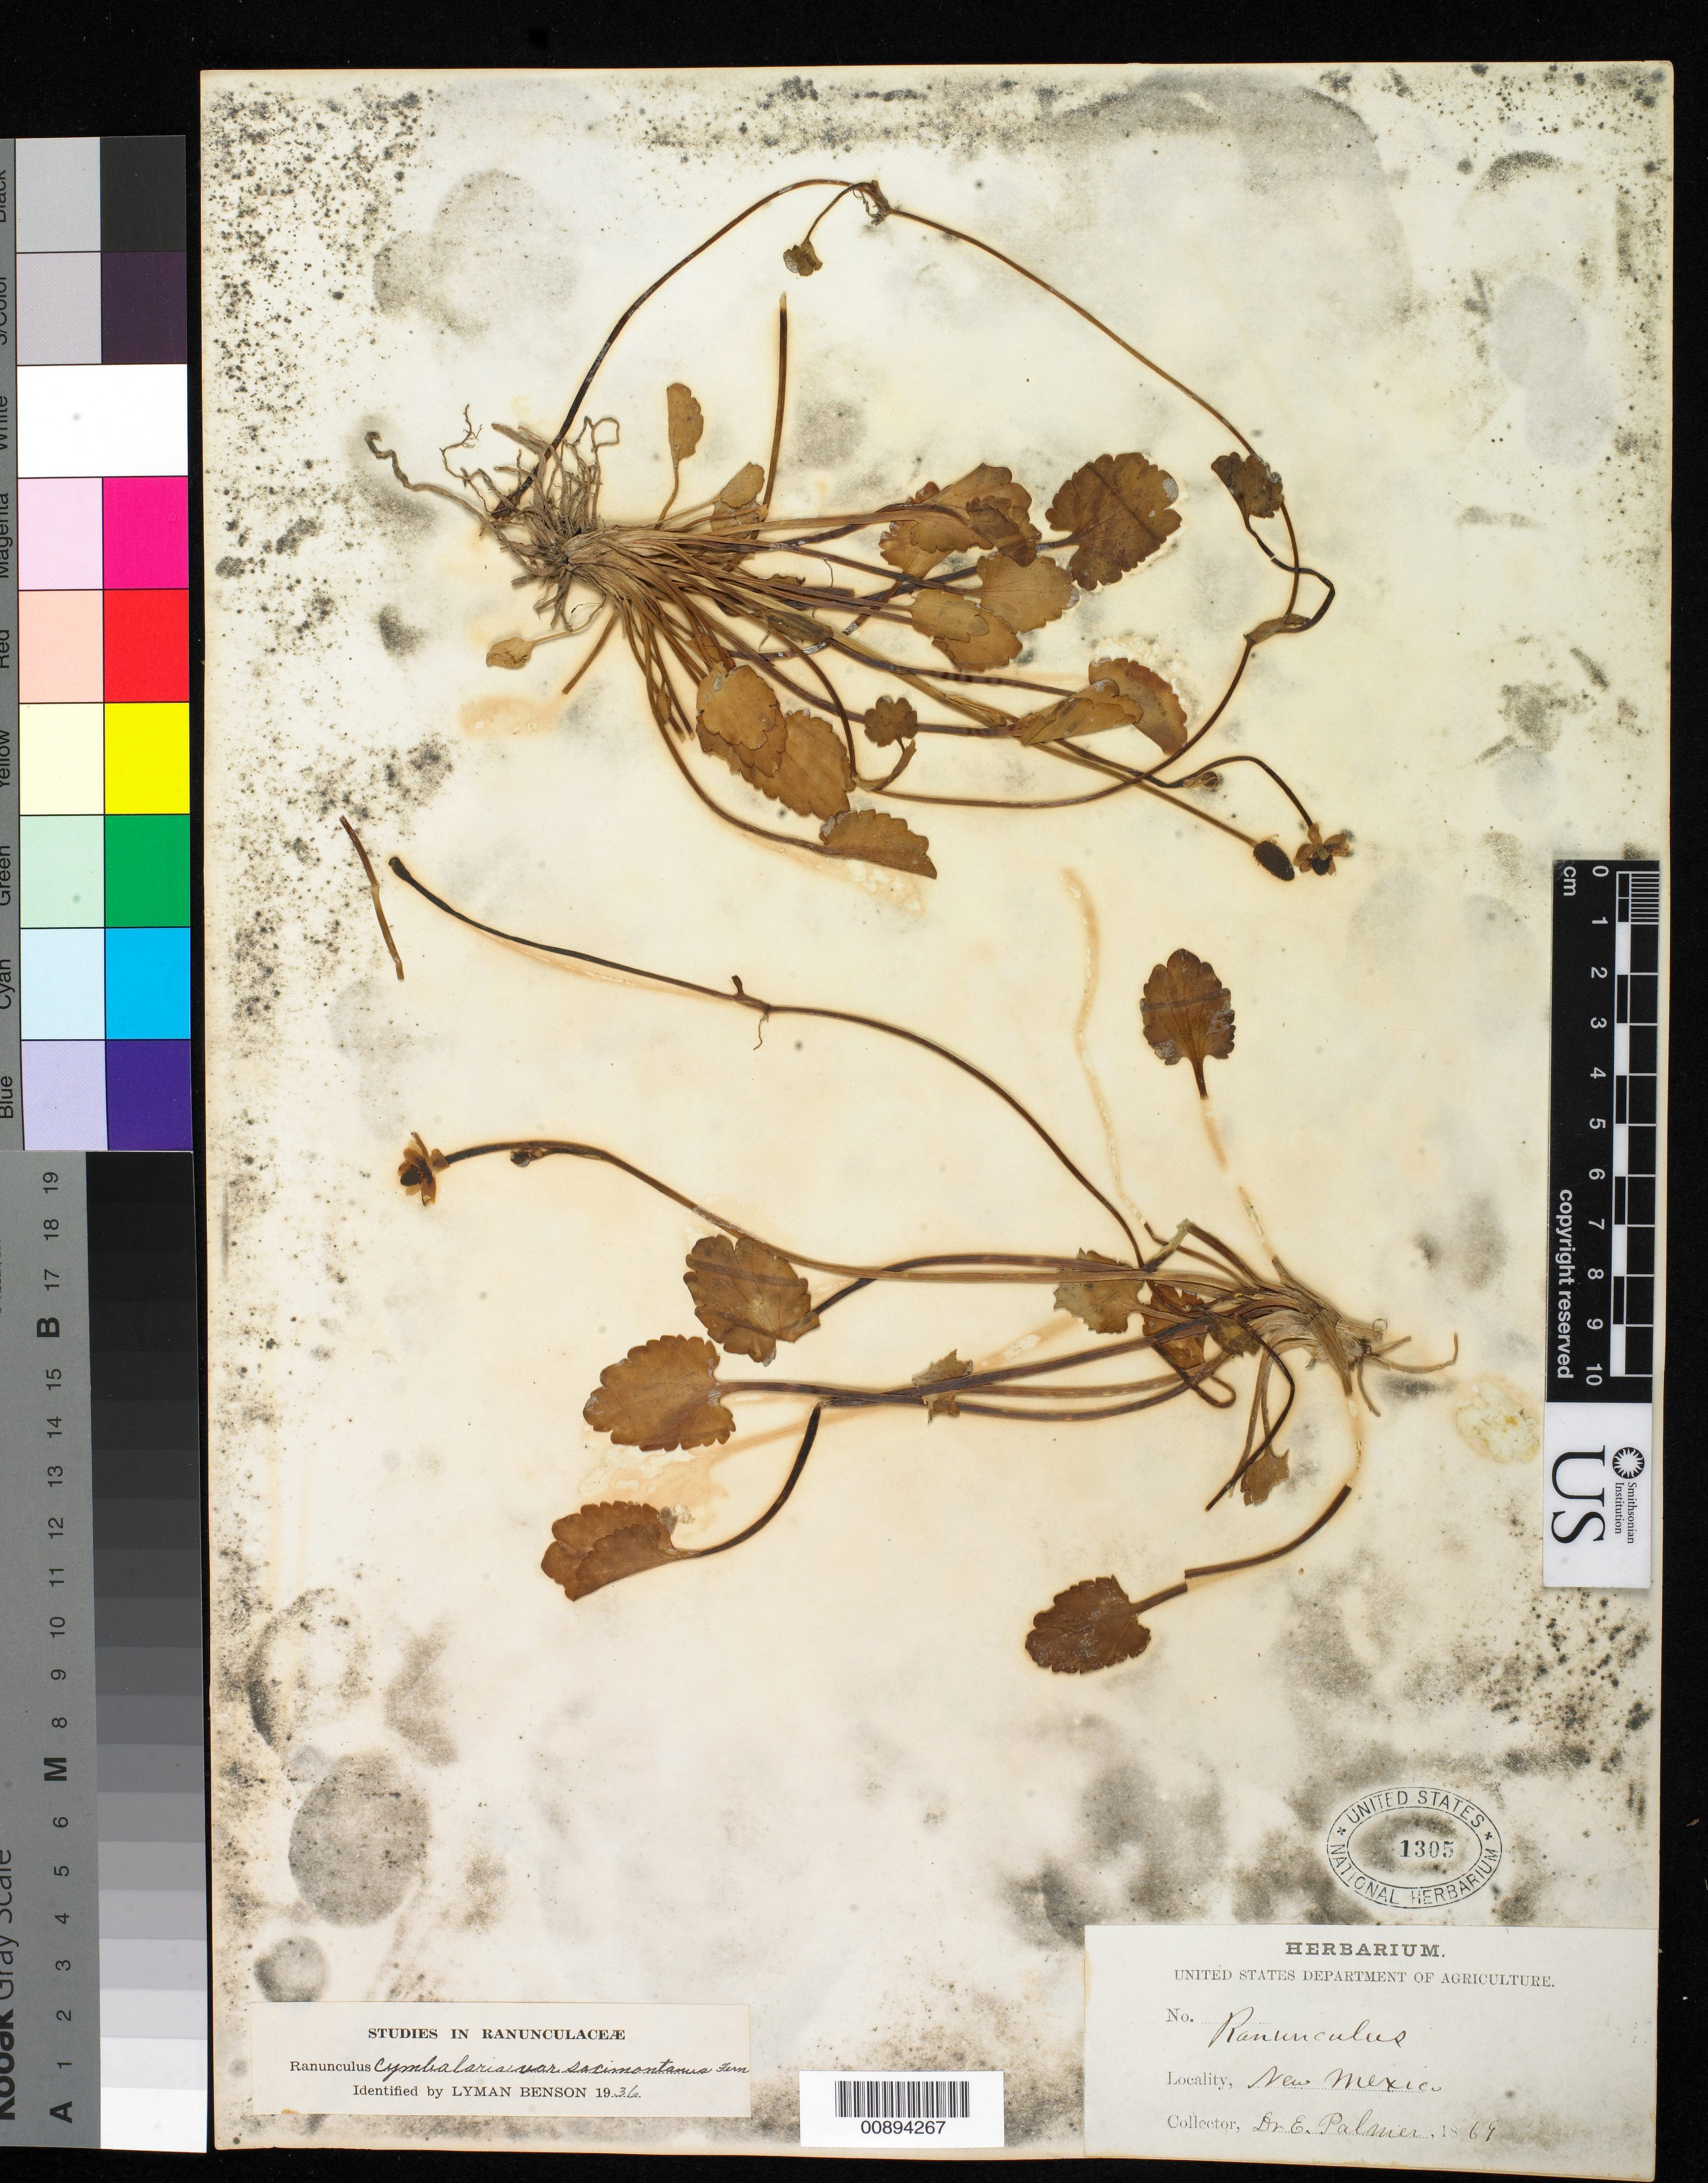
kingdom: Plantae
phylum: Tracheophyta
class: Magnoliopsida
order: Ranunculales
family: Ranunculaceae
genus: Halerpestes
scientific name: Halerpestes cymbalaria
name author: (Pursh) Greene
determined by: Strong, M. T., (US), Smithsonian Institution - National Museum of Natural History (UNITED STATES)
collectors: E. Palmer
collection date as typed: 1869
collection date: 1869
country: United States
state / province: New Mexico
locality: New Mexico.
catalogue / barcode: US 1305